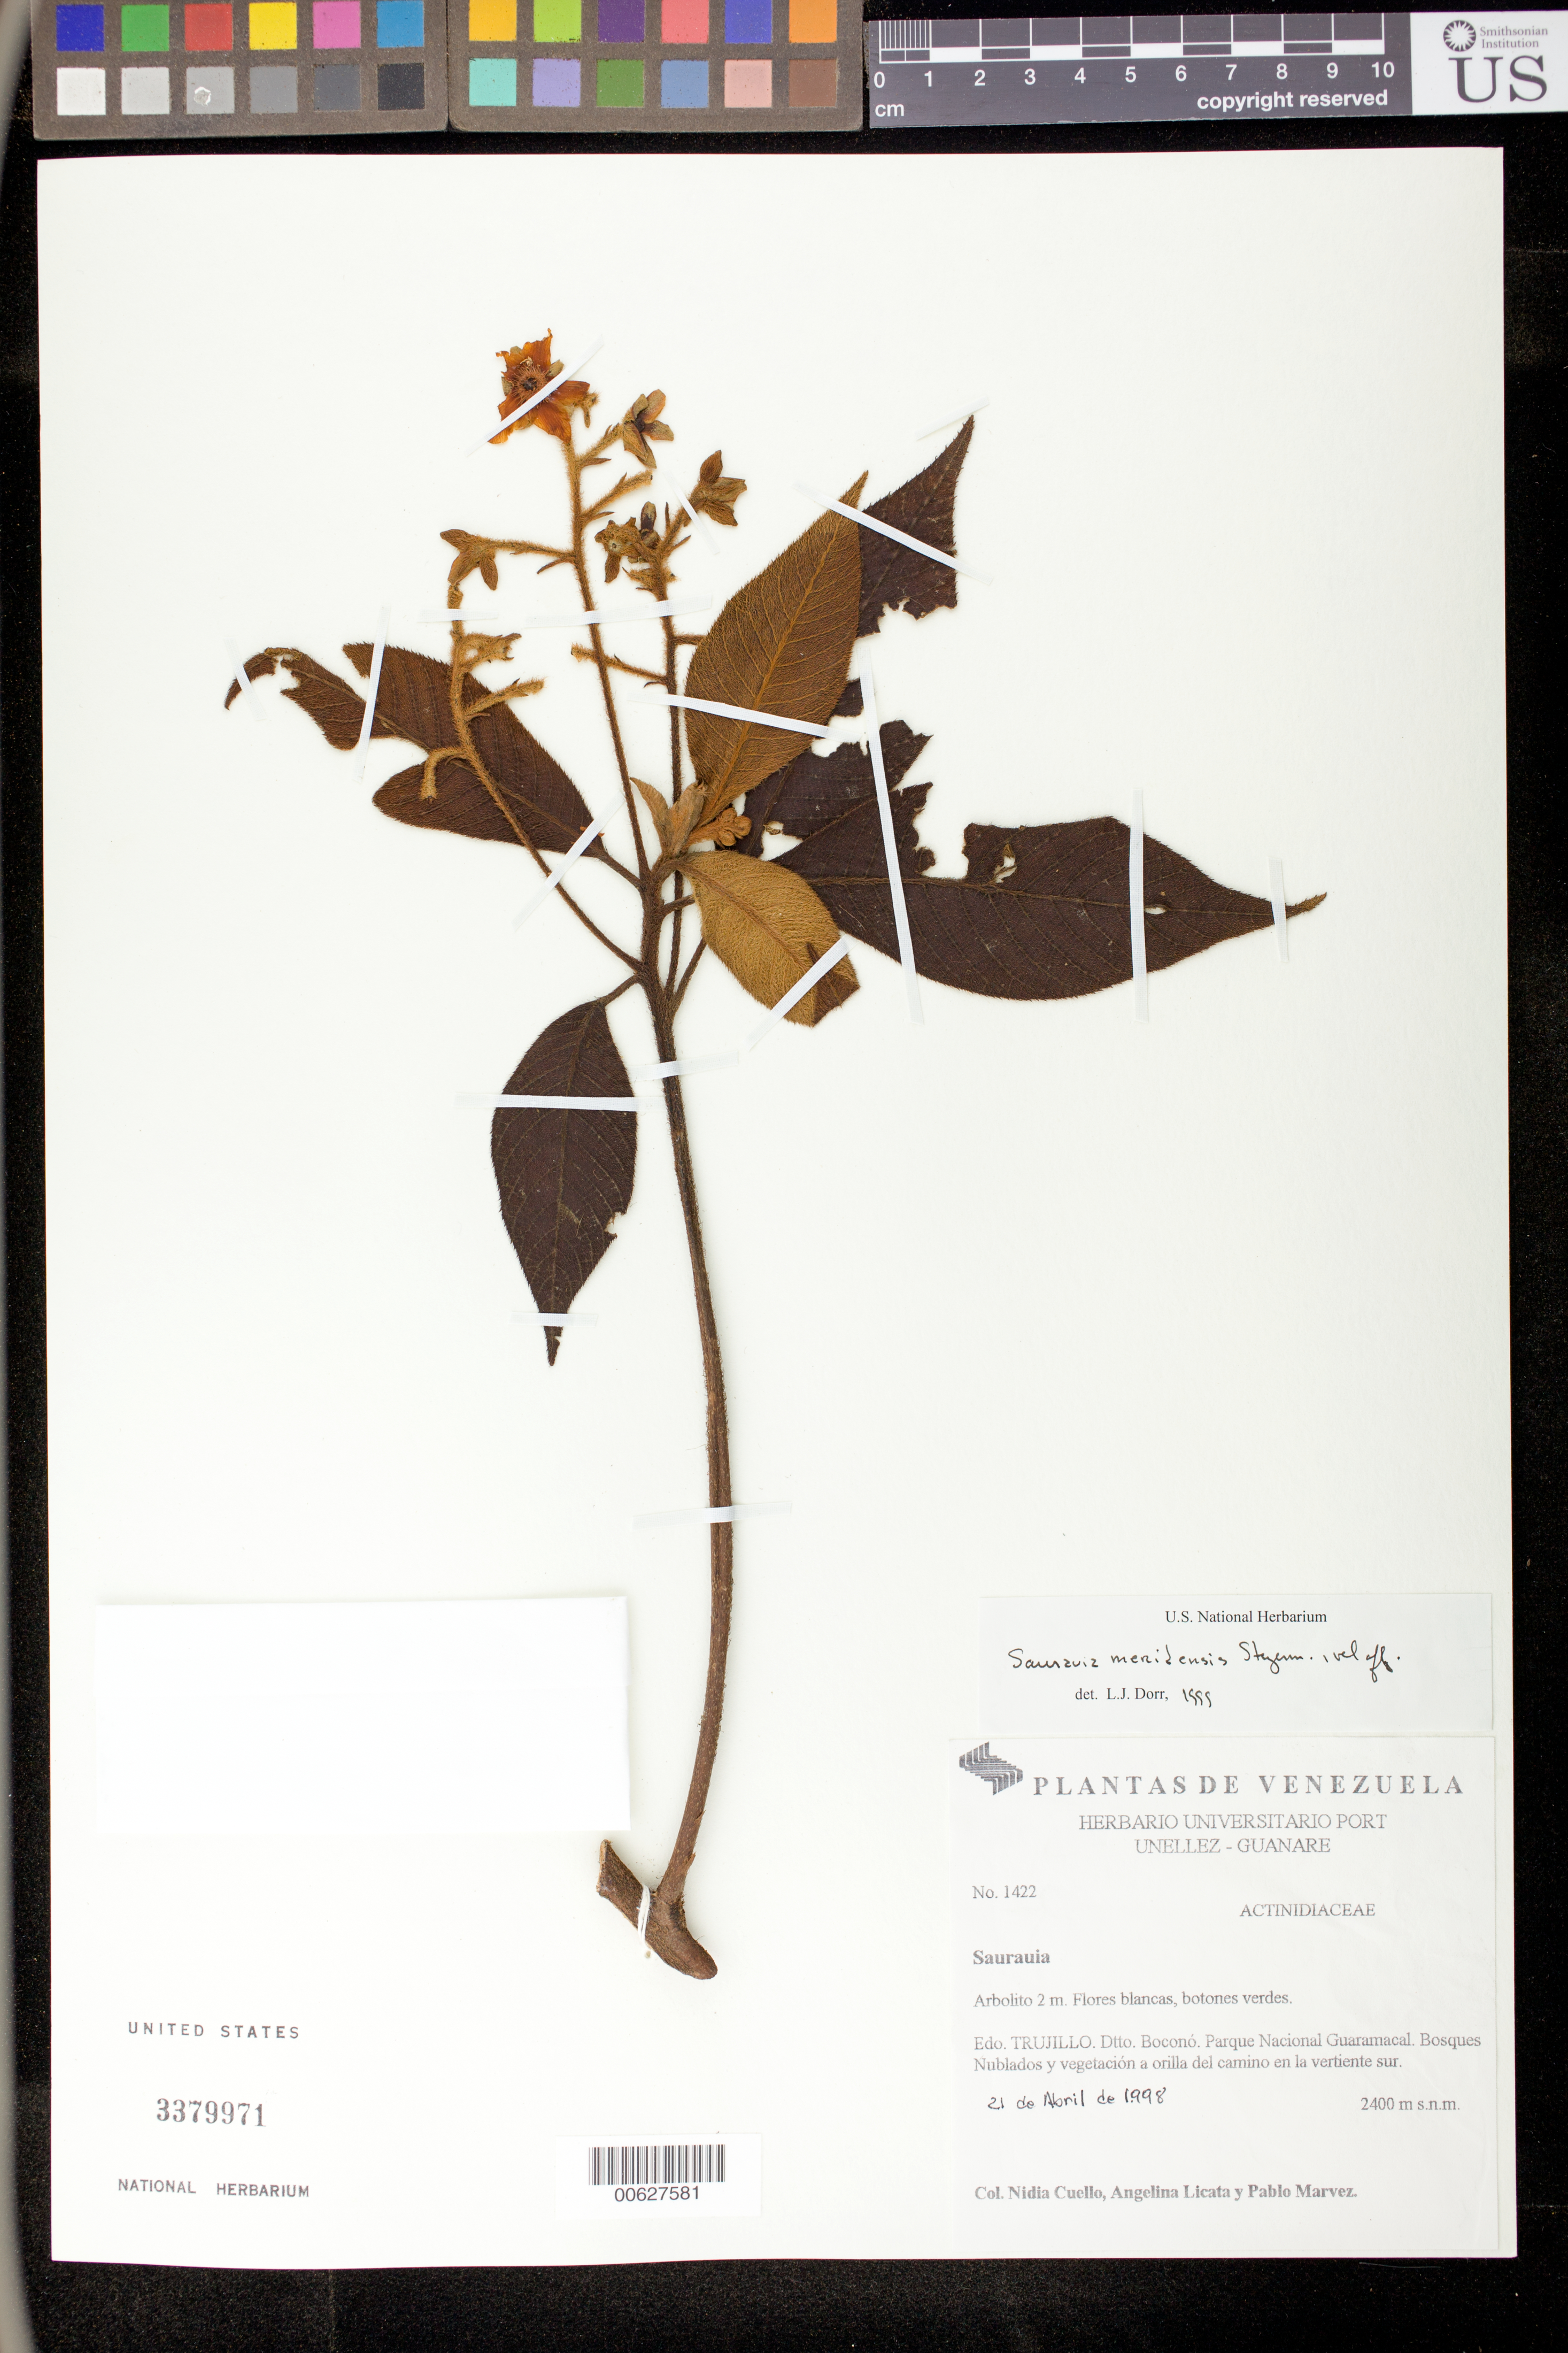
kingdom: Plantae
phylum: Tracheophyta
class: Magnoliopsida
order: Ericales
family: Actinidiaceae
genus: Saurauia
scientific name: Saurauia meridensis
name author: Steyerm.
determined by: Dorr, L. J., (BOT), Smithsonian Institution - National Museum of Natural History (UNITED STATES)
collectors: N. L. Cuello, A. Licata & P. Marvez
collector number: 1422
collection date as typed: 21 Apr 1998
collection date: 1998-04-21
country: Venezuela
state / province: Trujillo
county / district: Boconó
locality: Parque Nacional Guaramacal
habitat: Bosques nublados y vegetación a orilla del camino en la vertiente sur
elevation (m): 2400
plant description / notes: PORT, US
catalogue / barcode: US 3379971